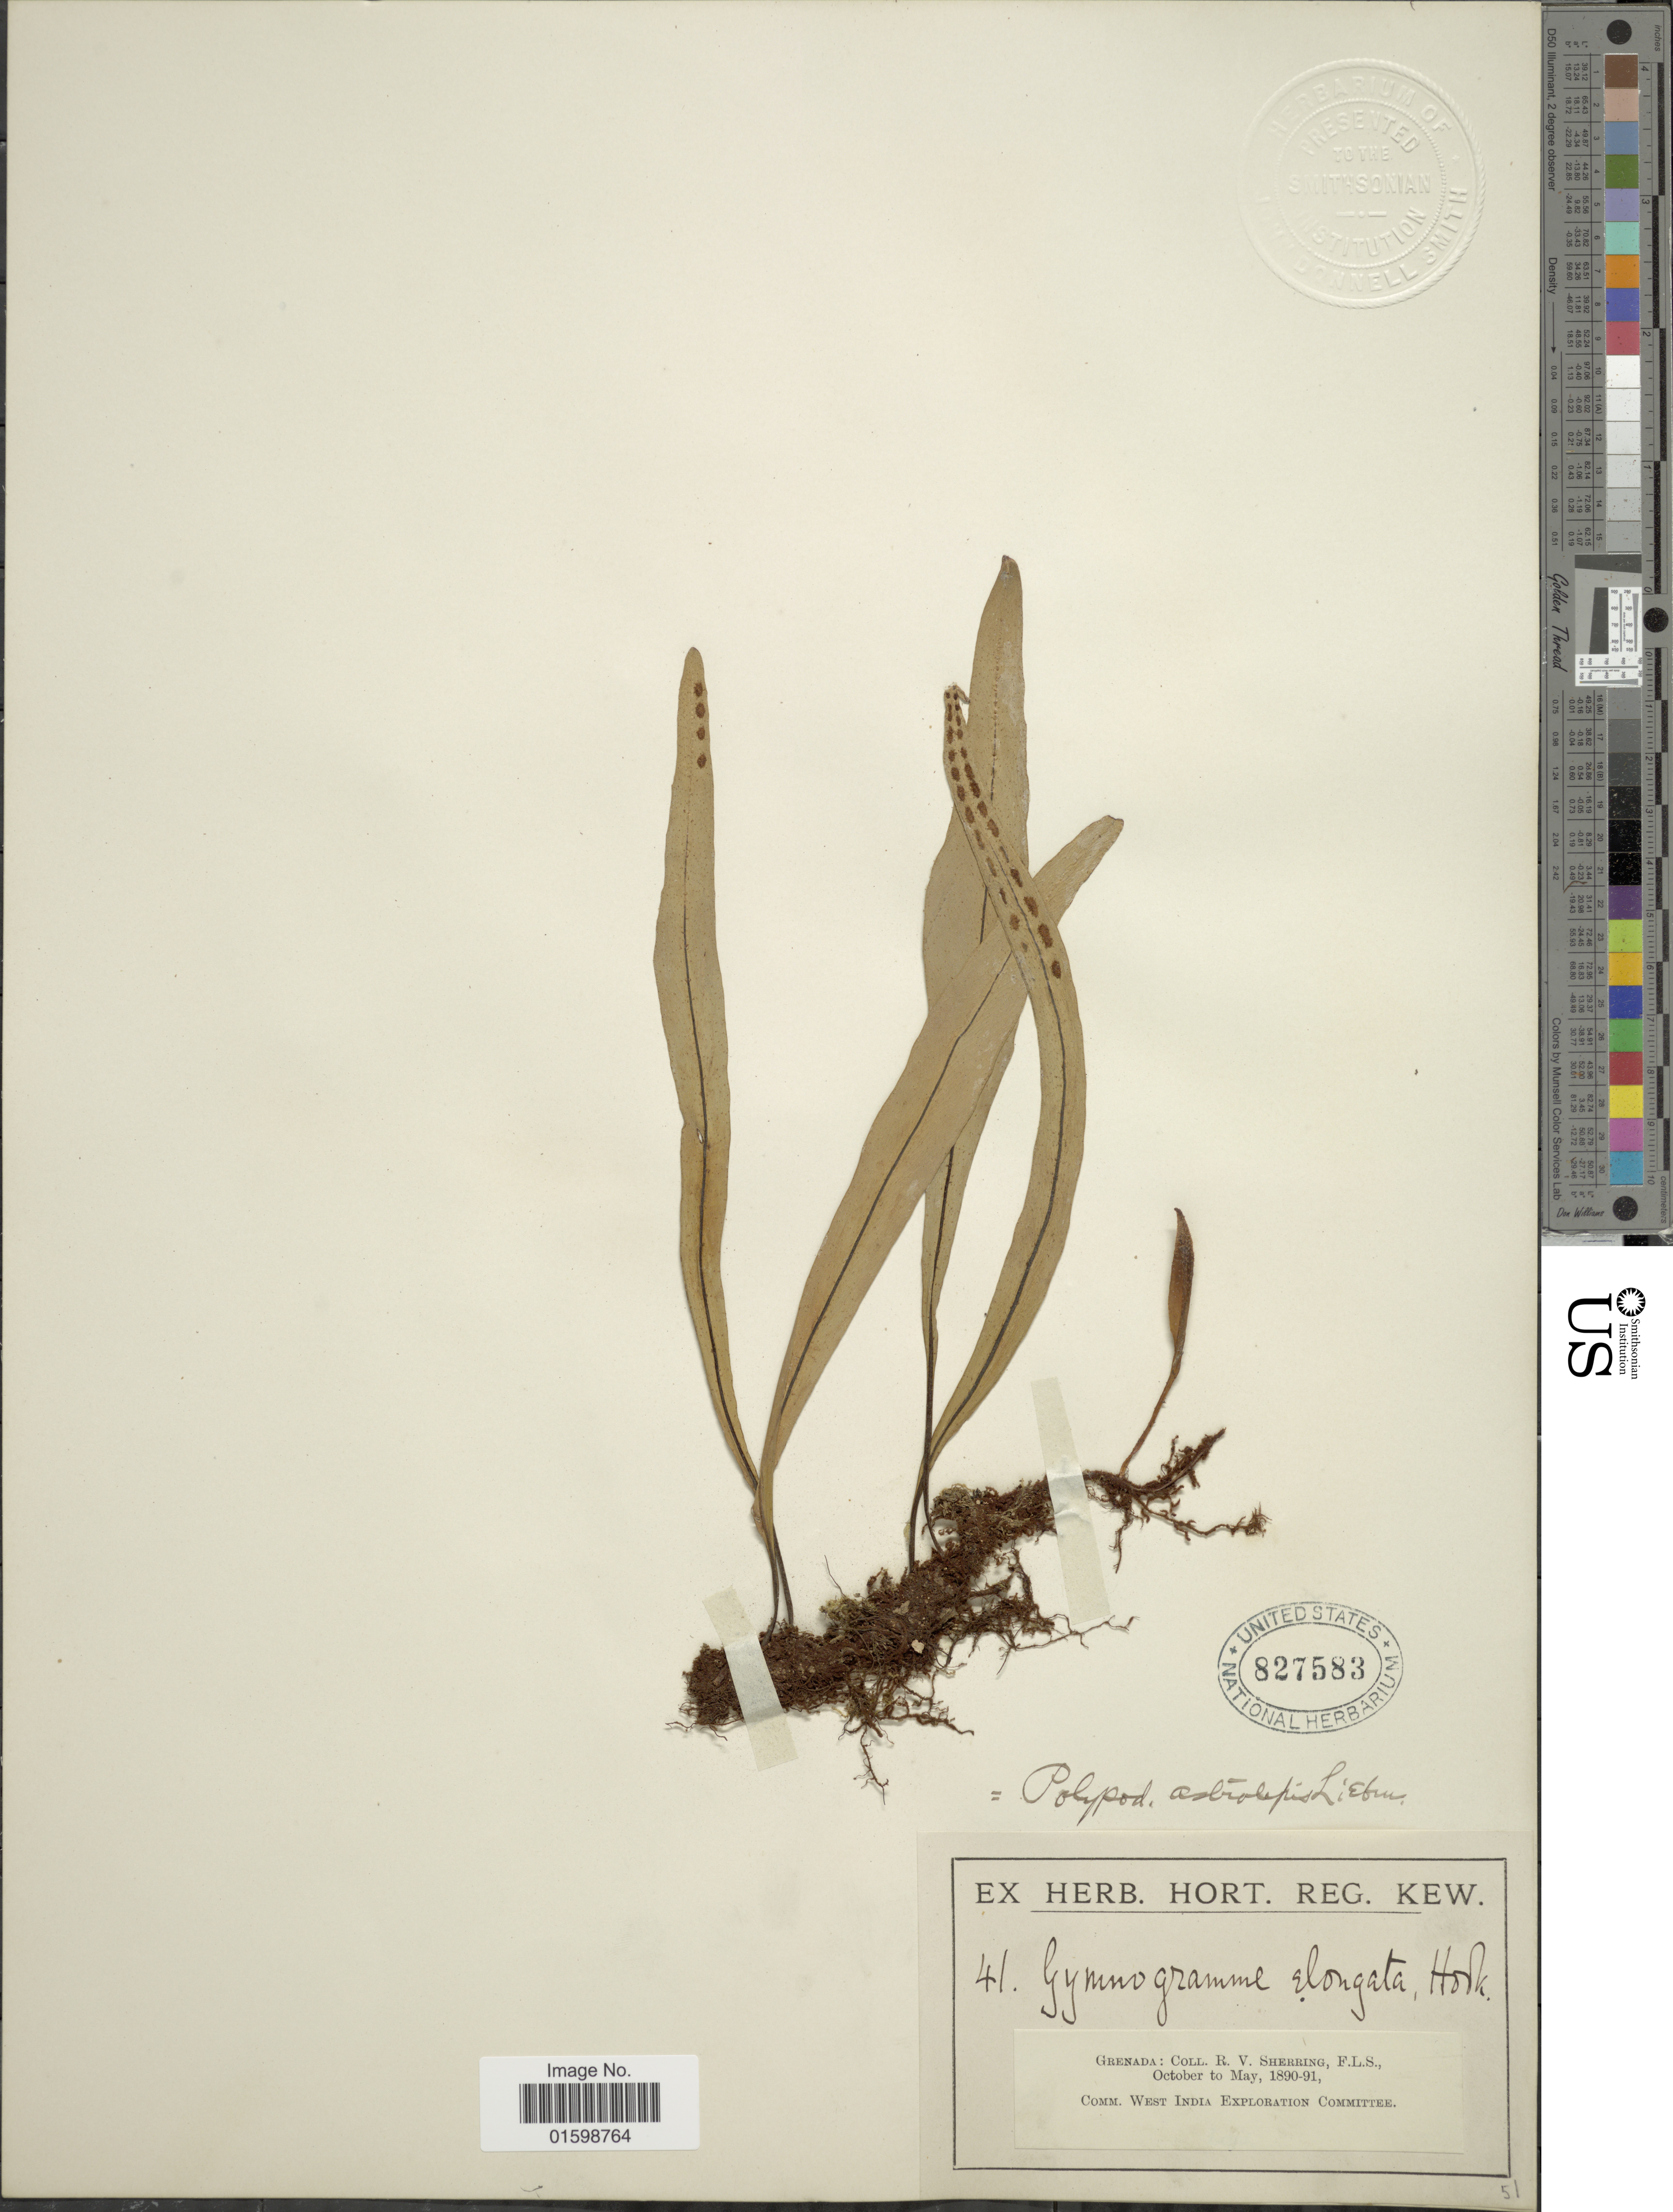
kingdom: Plantae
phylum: Tracheophyta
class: Polypodiopsida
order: Polypodiales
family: Polypodiaceae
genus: Pleopeltis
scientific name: Pleopeltis astrolepis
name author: (Liebm.) E. Fourn.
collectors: R. Sherring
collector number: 41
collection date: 1890-10/1891-05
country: Grenada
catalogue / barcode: US 827583